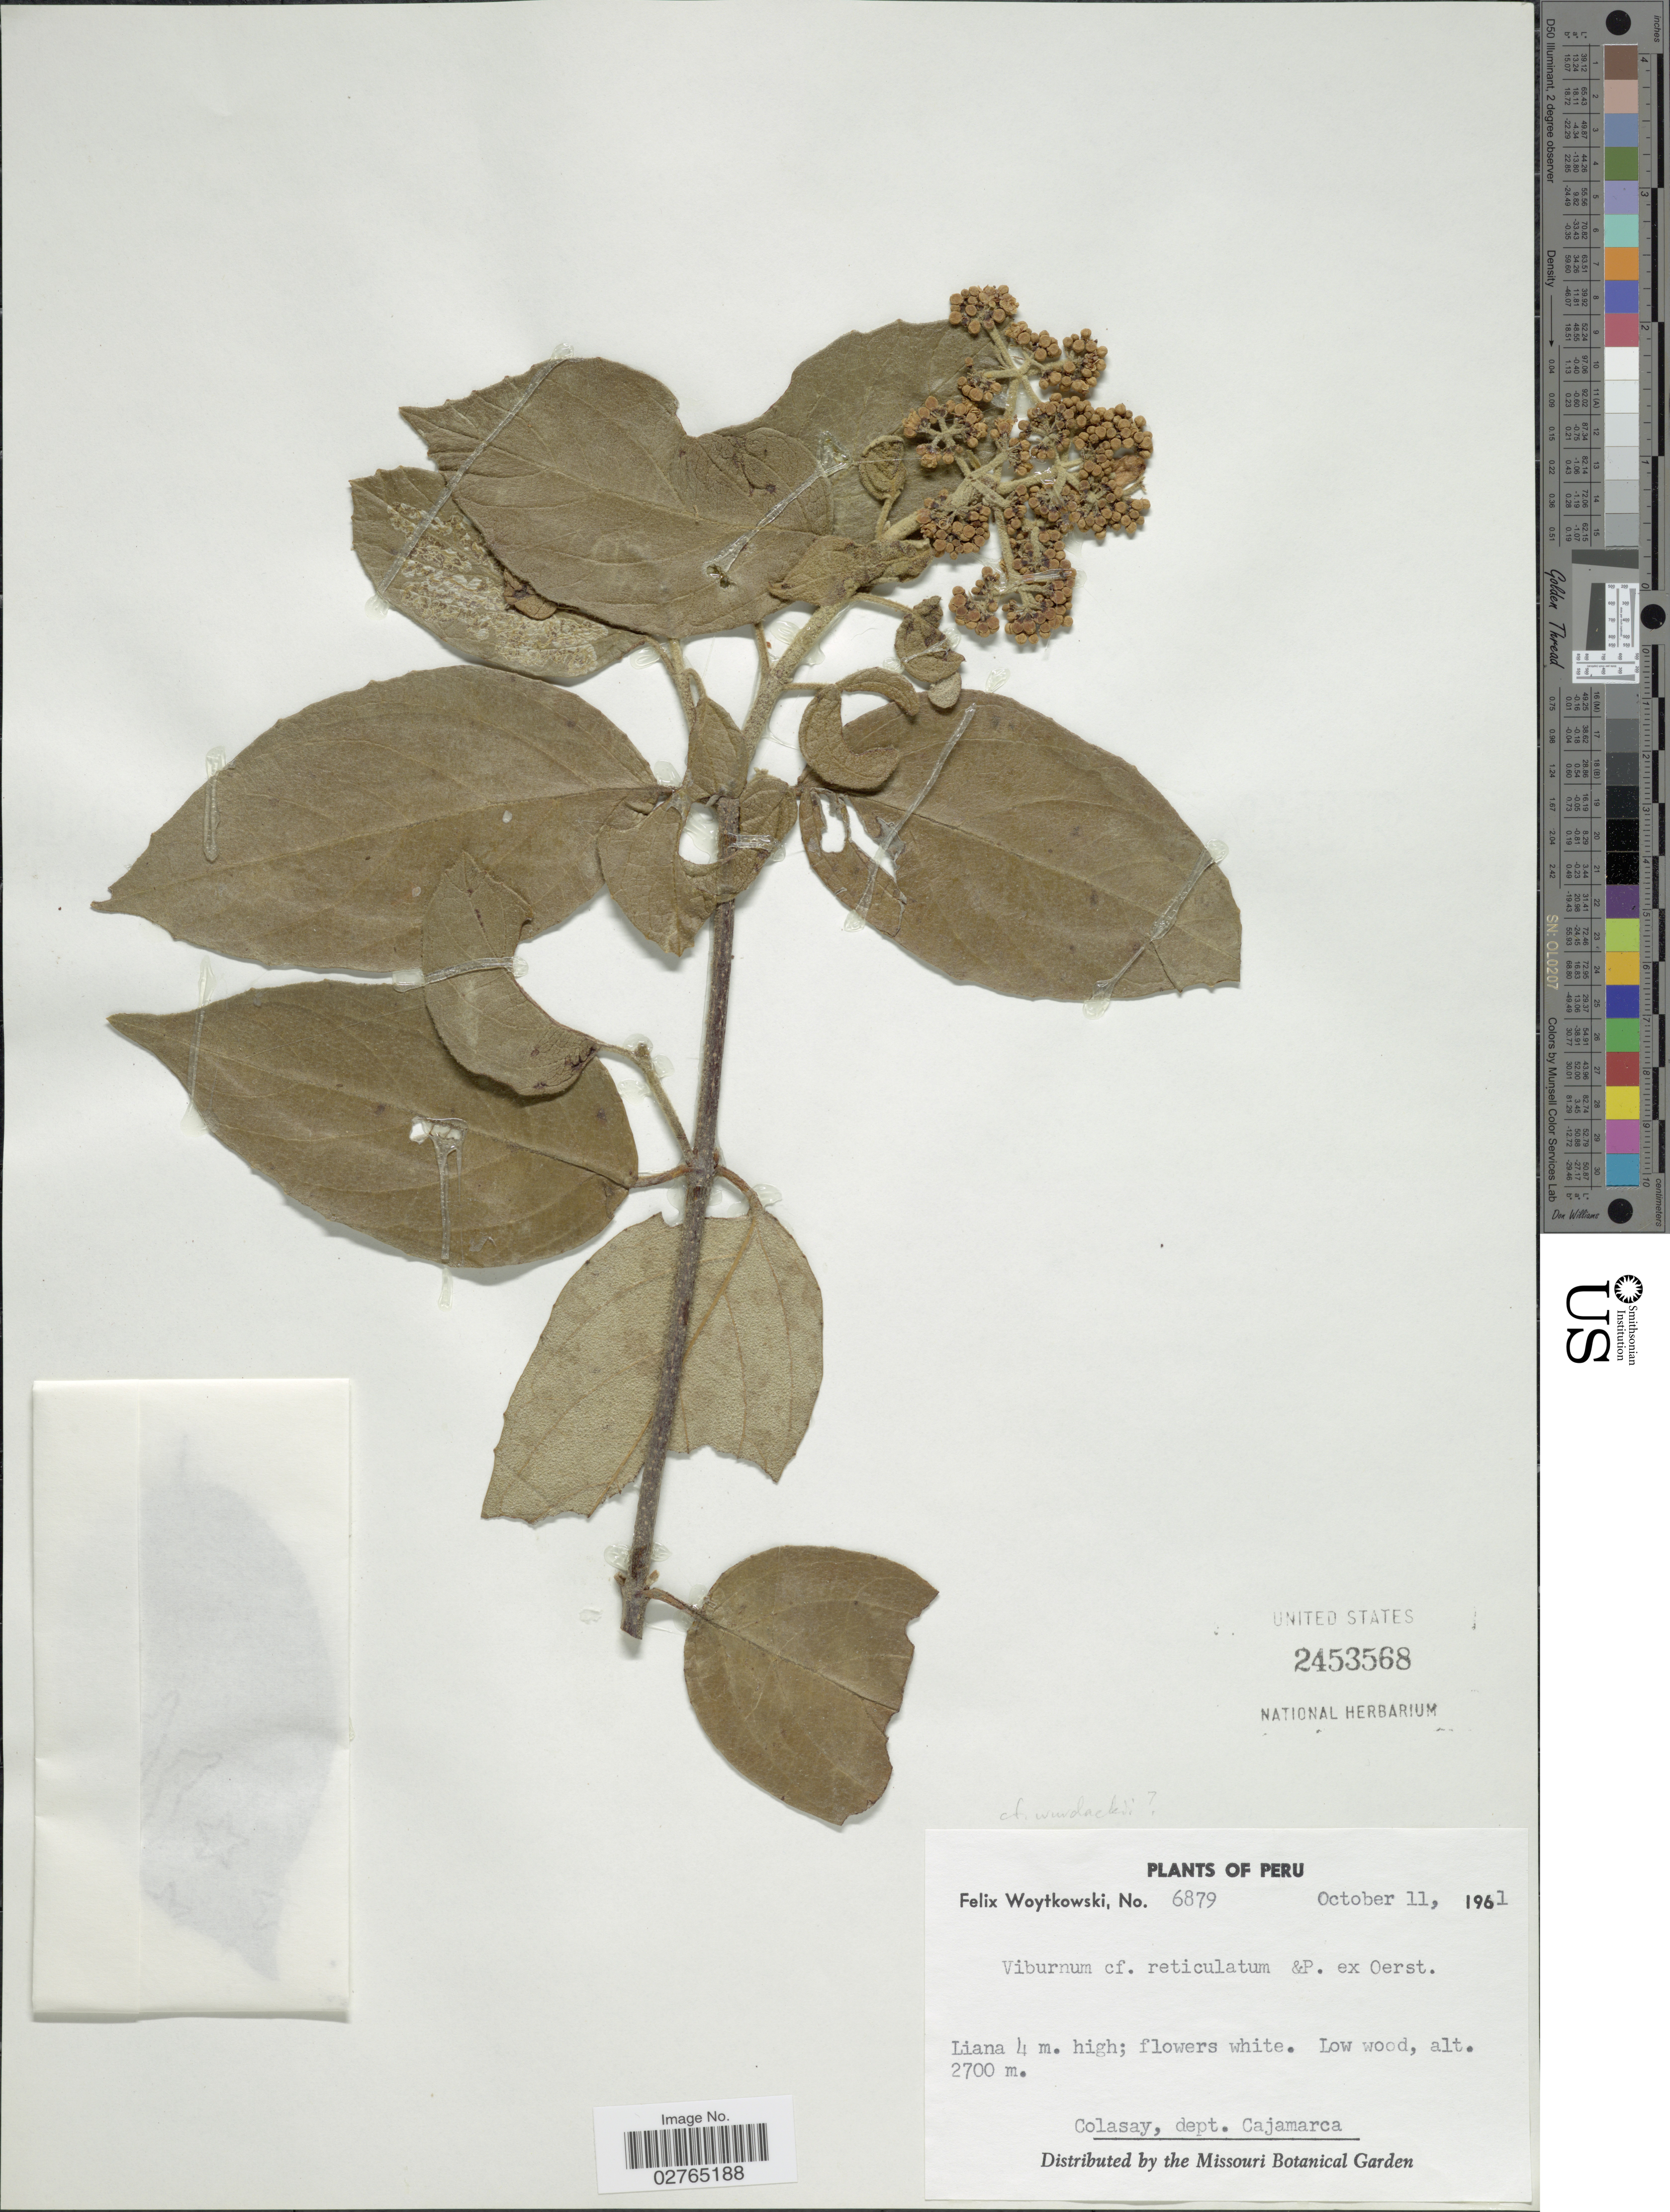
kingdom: Plantae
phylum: Tracheophyta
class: Magnoliopsida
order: Dipsacales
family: Viburnaceae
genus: Viburnum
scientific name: Viburnum reticulatum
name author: Ruiz & Pav. ex Oerst.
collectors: F. Woytkowski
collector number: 6879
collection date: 1961-10-11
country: Peru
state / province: Cajamarca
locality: Colasay, dept. Cajamarca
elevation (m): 2700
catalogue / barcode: US 2453568